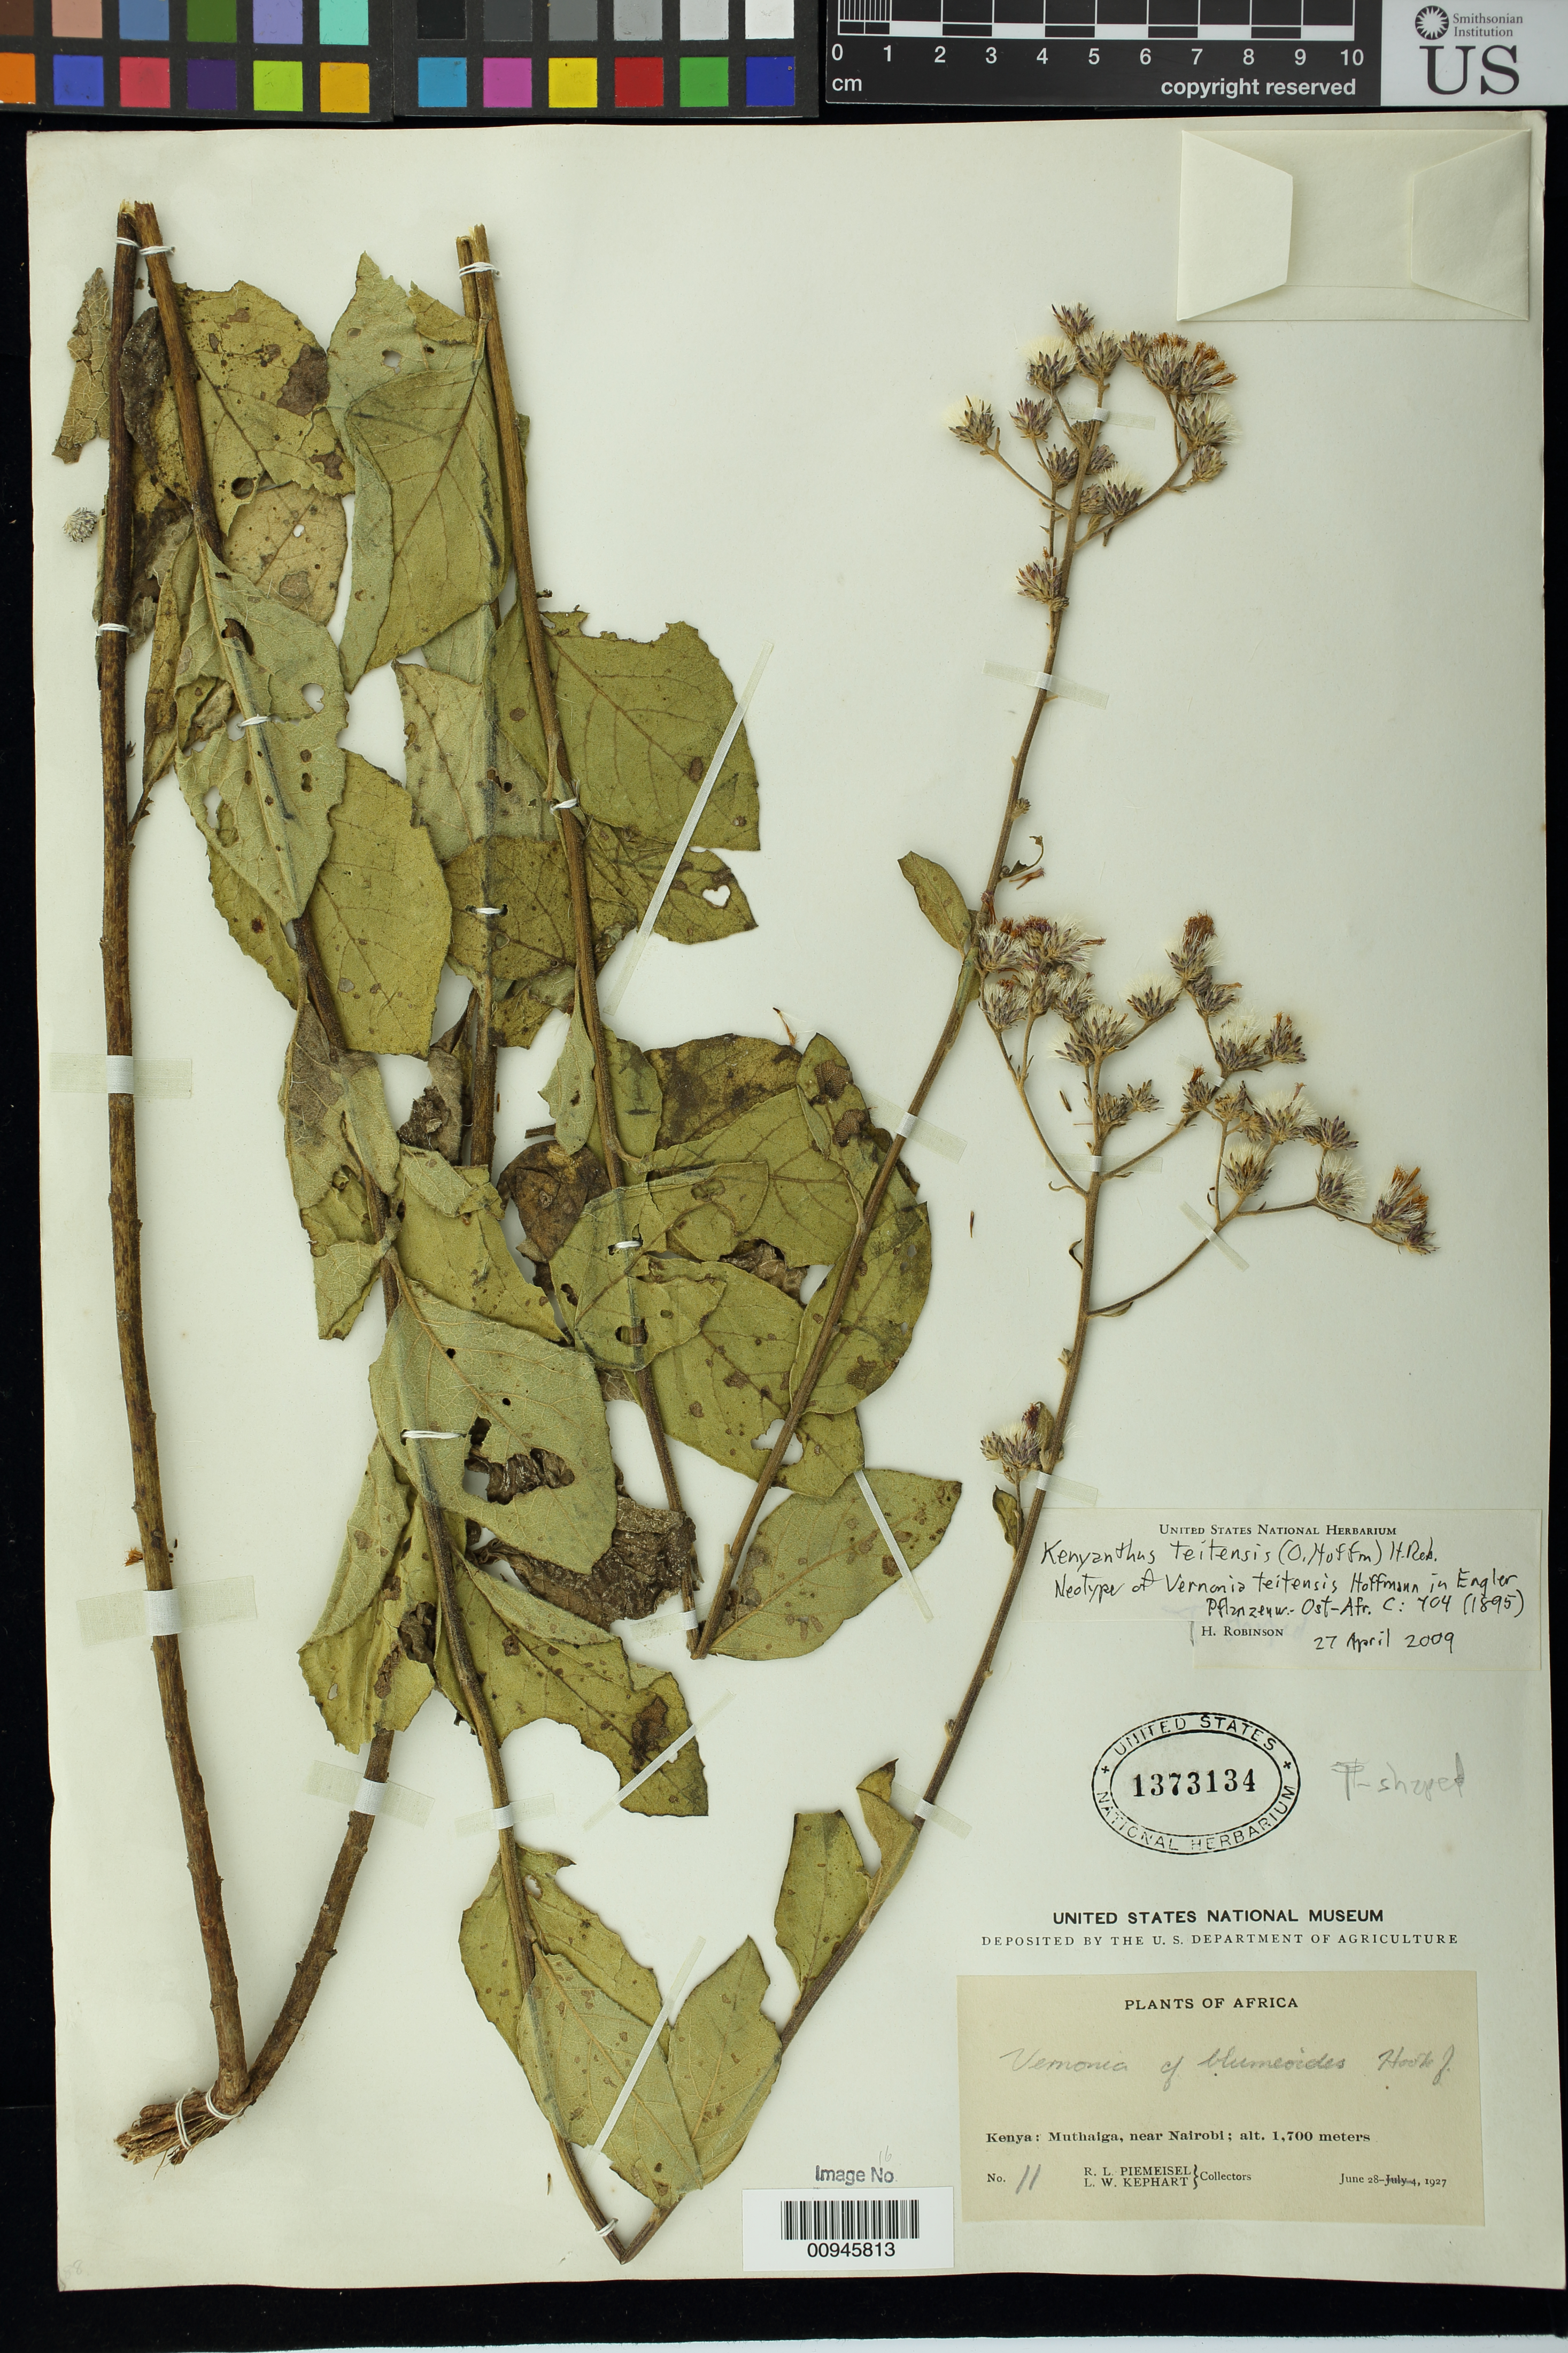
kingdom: Plantae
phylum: Tracheophyta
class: Magnoliopsida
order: Asterales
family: Asteraceae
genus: Vernonia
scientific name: Vernonia teitensis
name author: O. Hoffm. in Engl.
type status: Neotype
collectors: R. Piemeisel & L. W. Kephart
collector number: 11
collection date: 1927-06-28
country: Kenya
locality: Muthaiga, near Nairobi.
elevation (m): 1700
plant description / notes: Annotated by H. Robinson (2009) as "Kenyanthus teitensis (O. Hoffm.) H. Rob.", genus & comb. ined.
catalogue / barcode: US 1373134